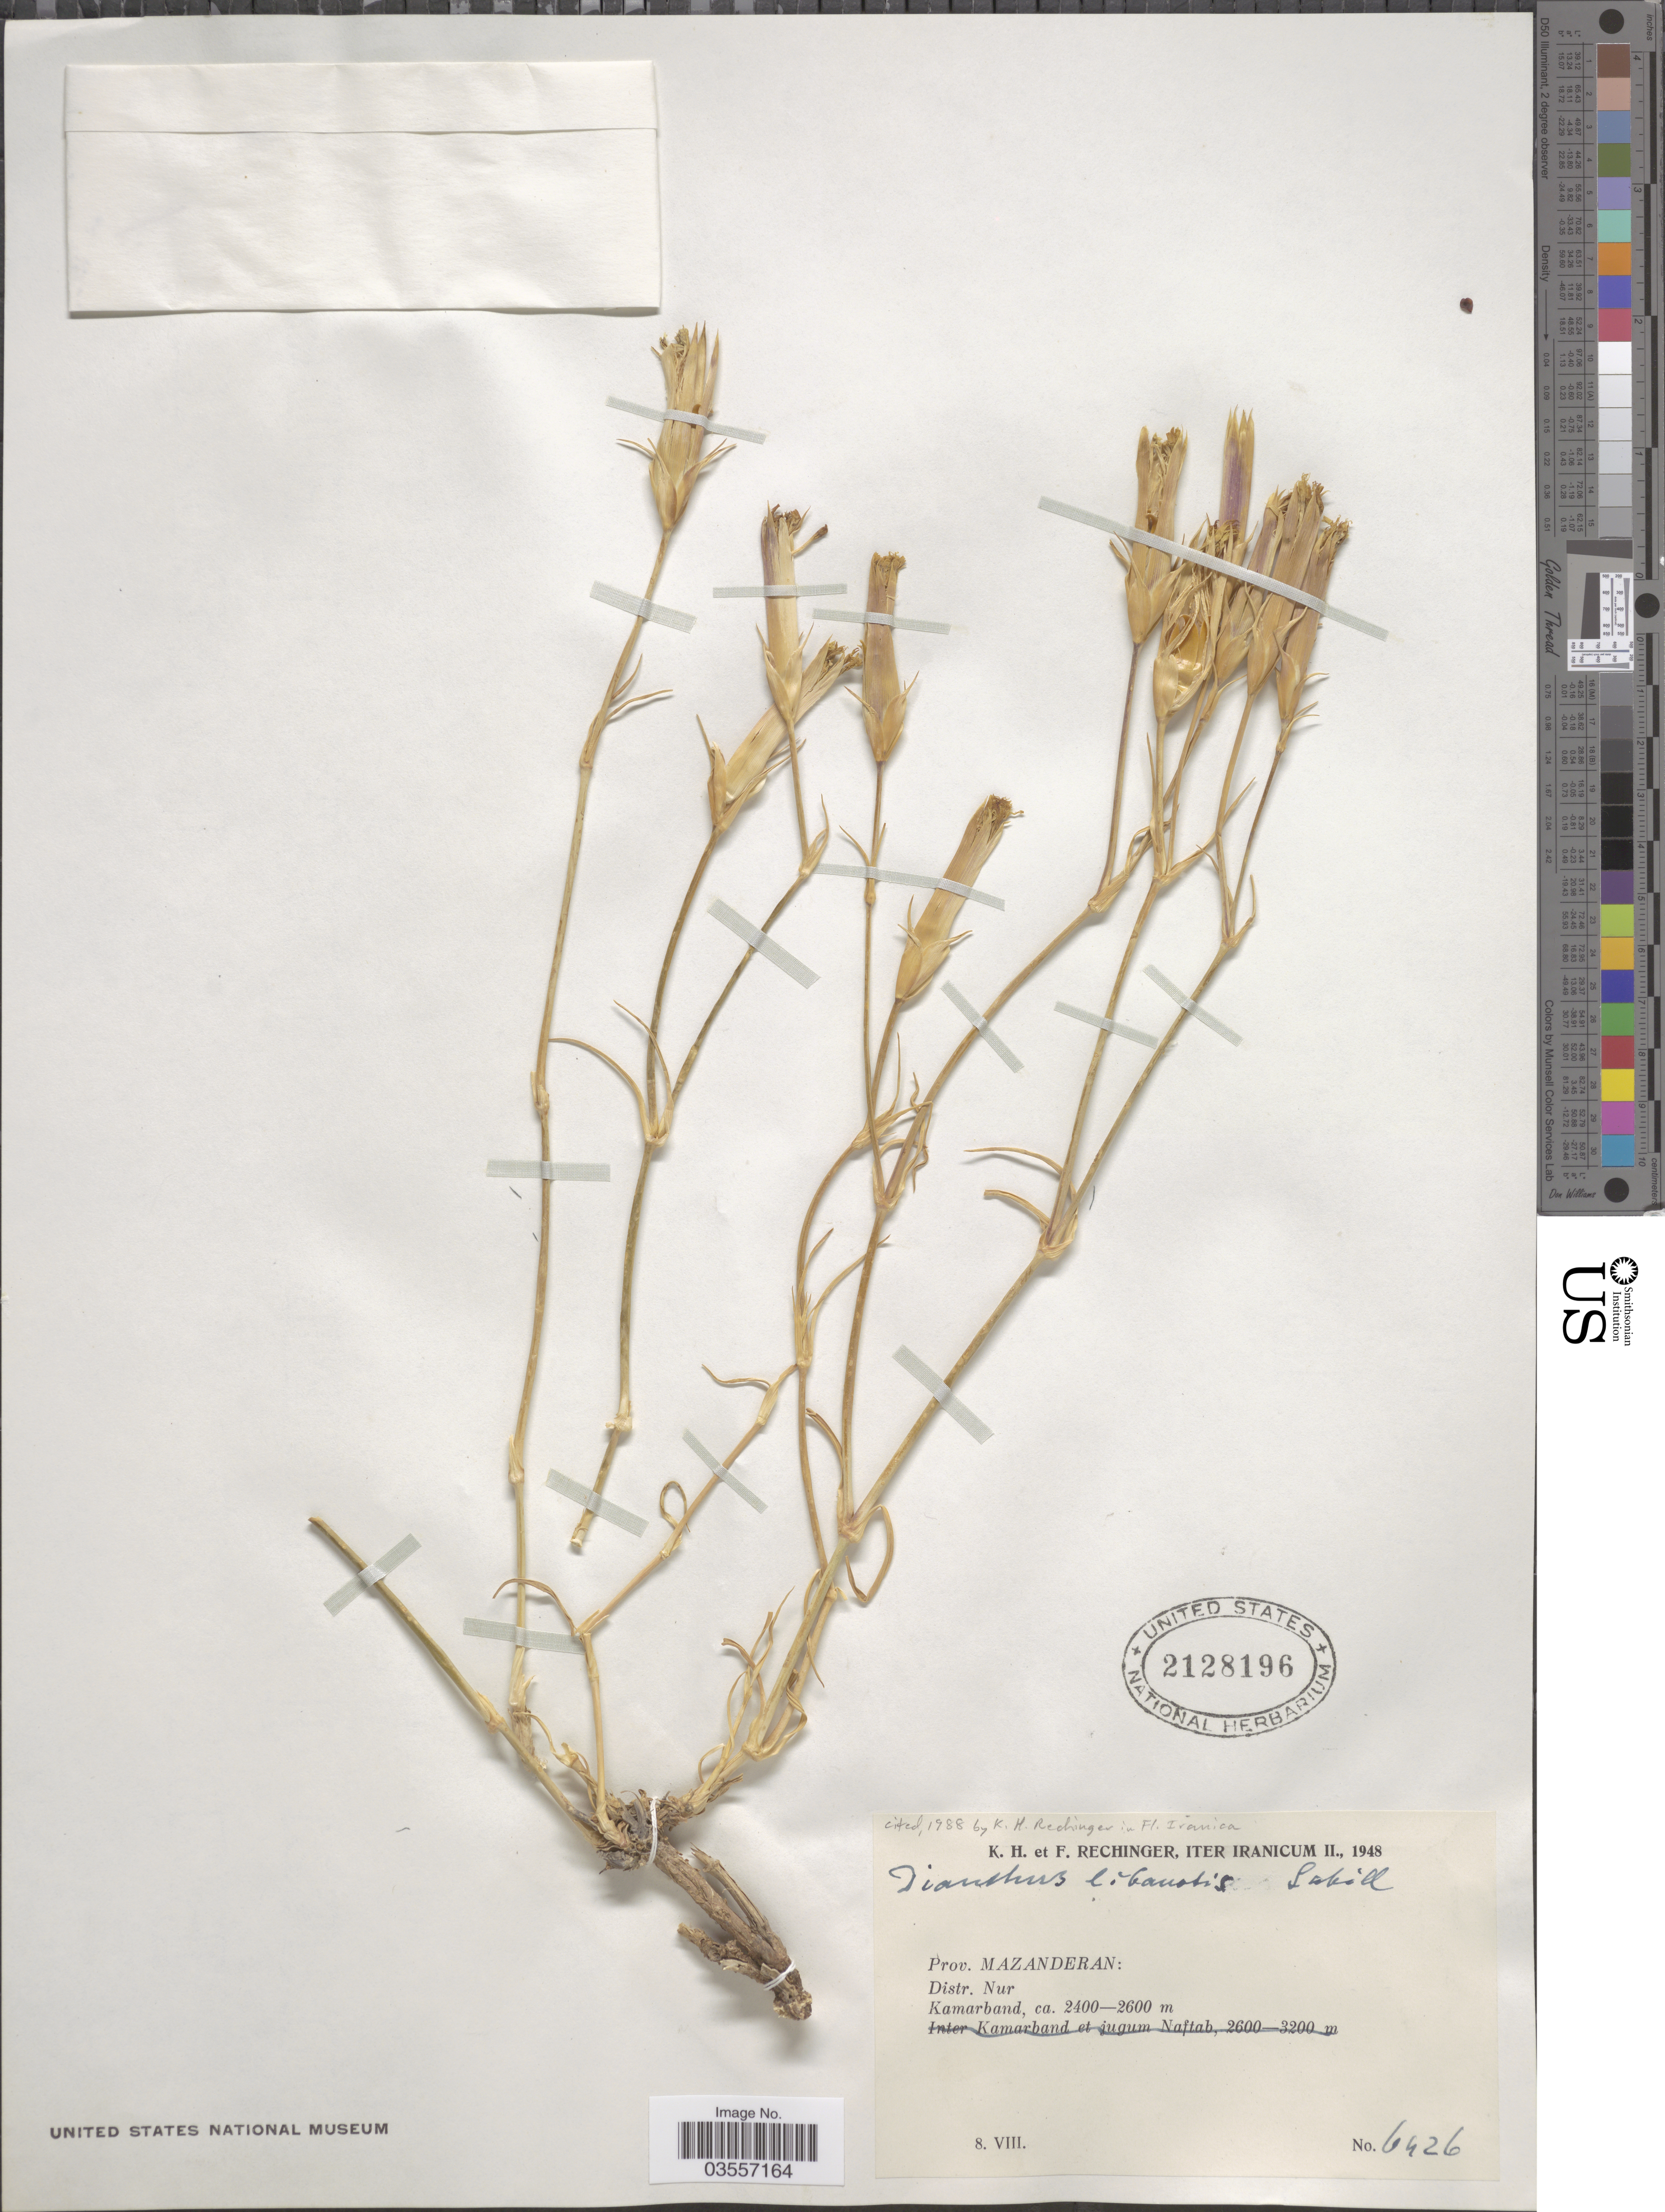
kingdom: Plantae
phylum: Tracheophyta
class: Magnoliopsida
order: Caryophyllales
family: Caryophyllaceae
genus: Dianthus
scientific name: Dianthus libanotis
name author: Labill.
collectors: K. H. Rechinger & F. Rechinger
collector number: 6426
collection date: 1948-08-08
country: Iran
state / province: Mazandaran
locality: Prov. Mazanderan: Distr. Nur Kamarband.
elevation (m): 2400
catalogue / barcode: US 2128196